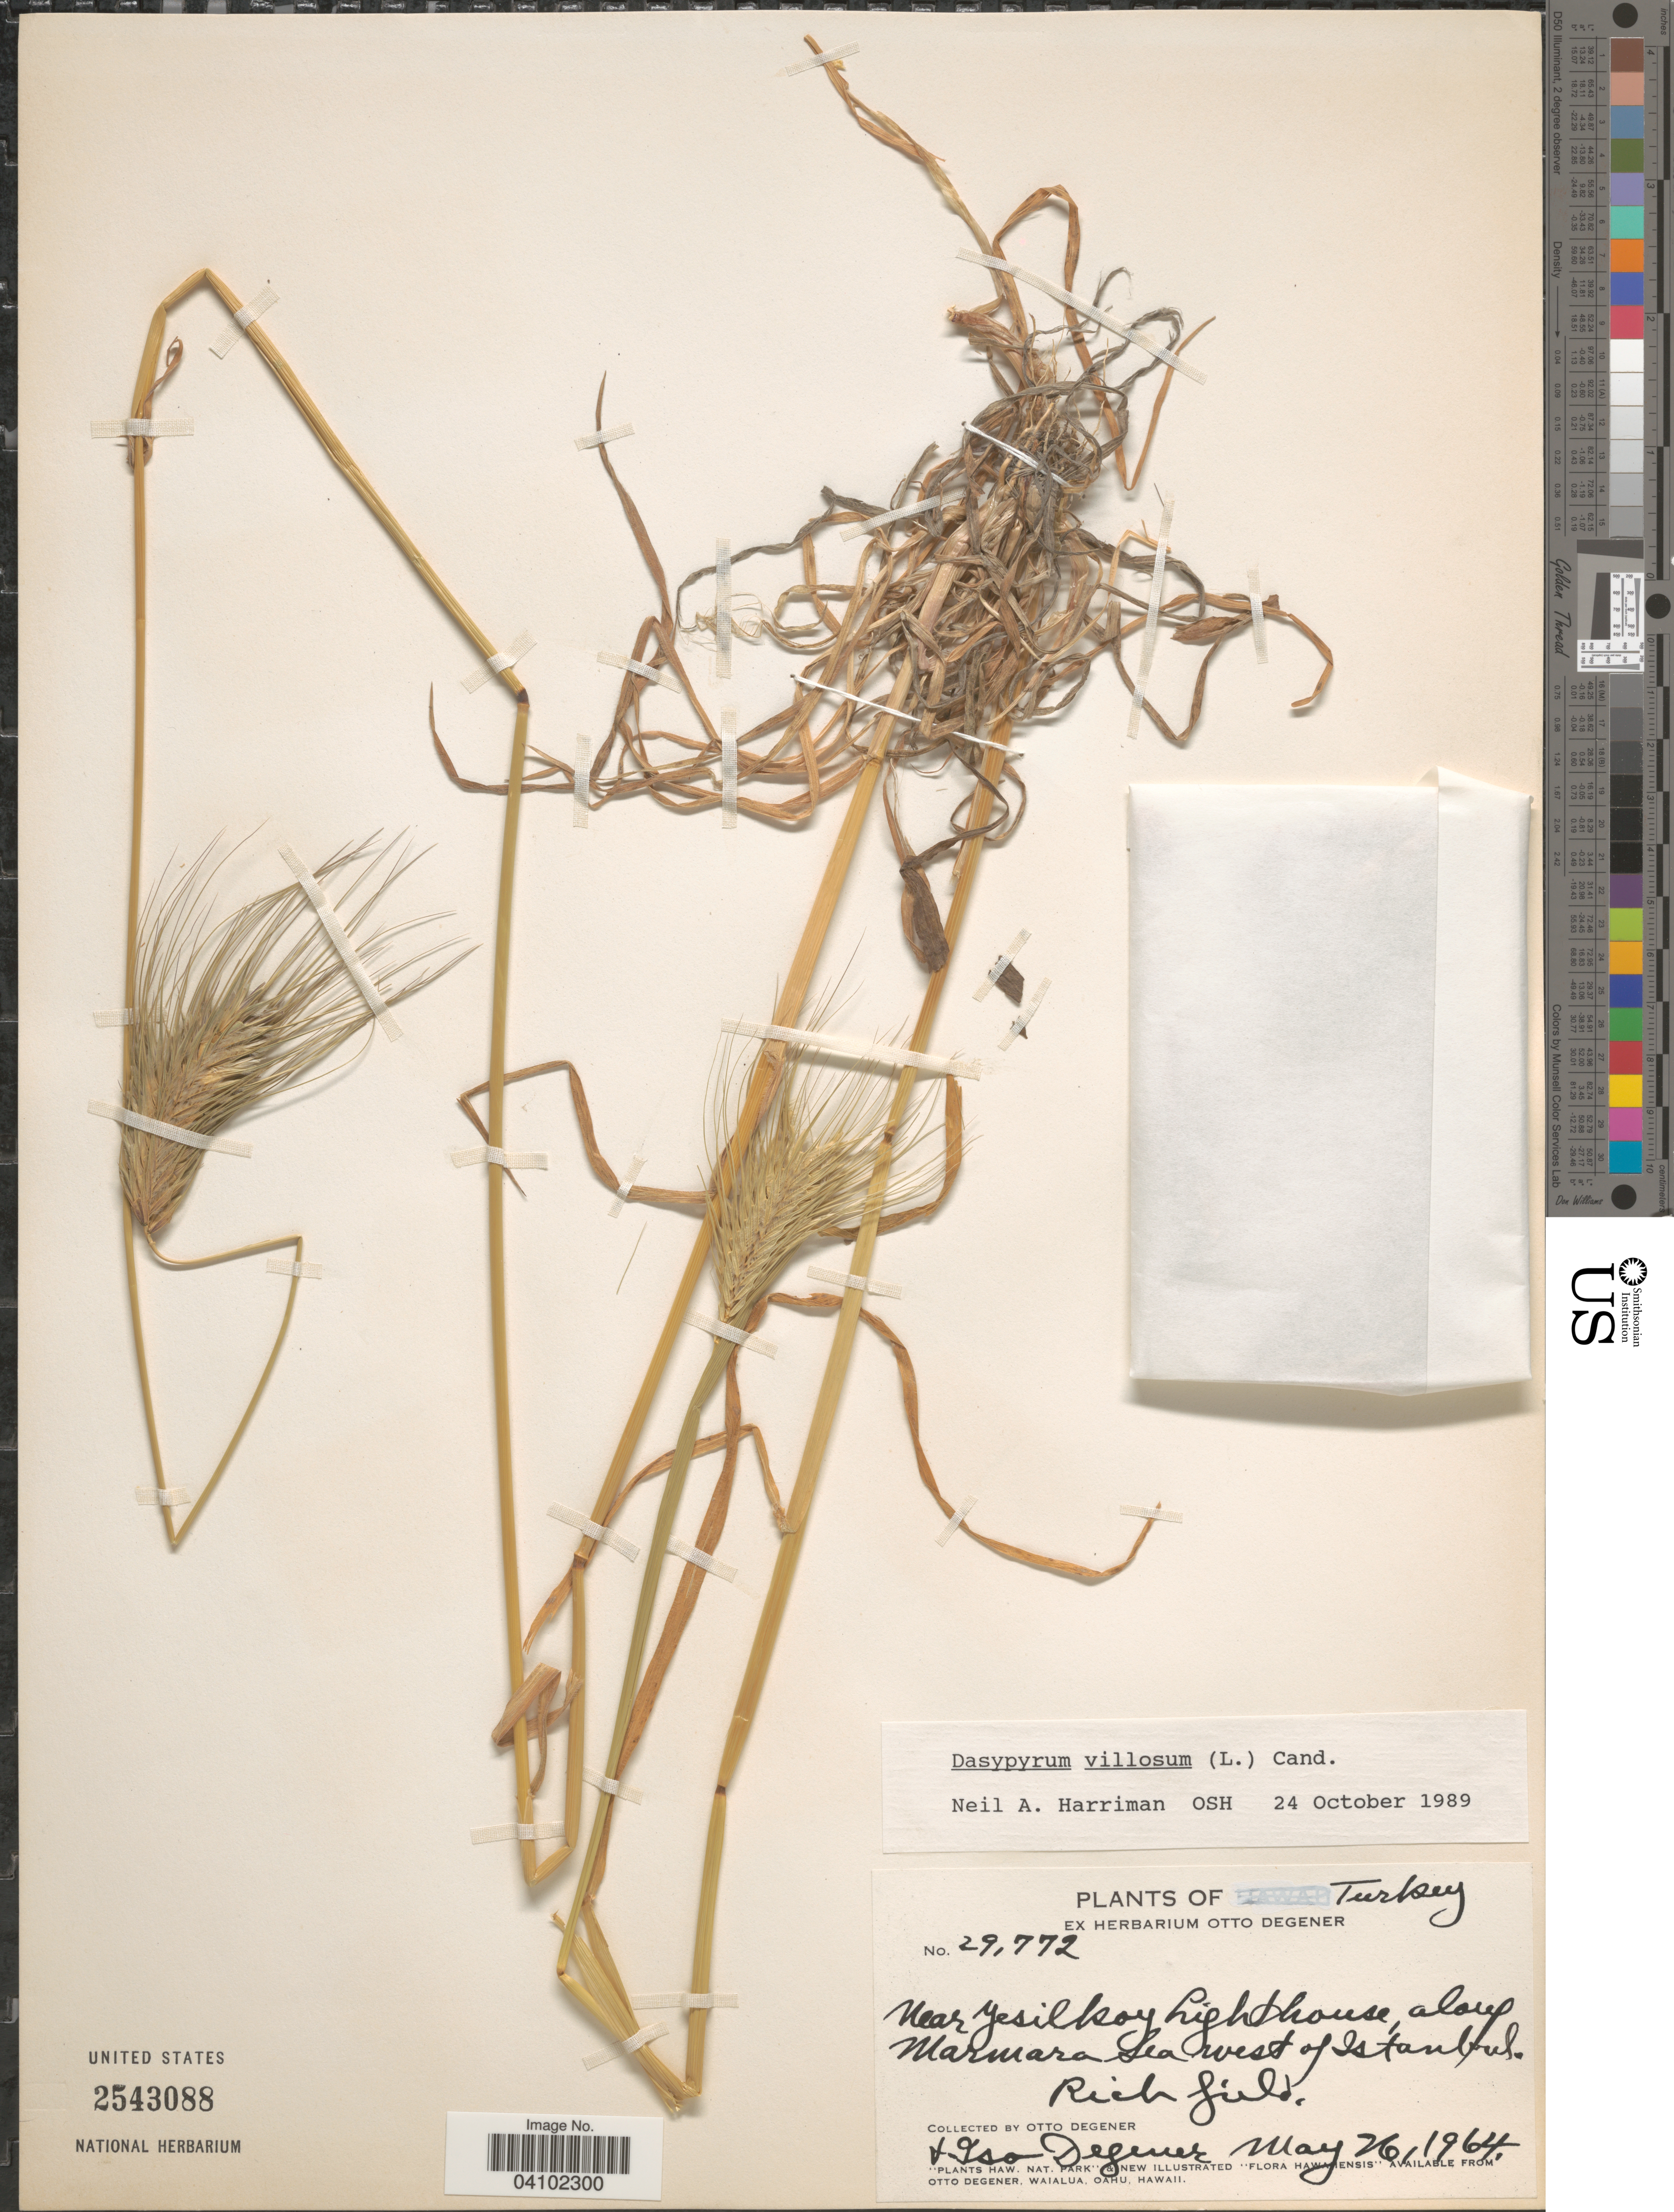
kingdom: Plantae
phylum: Tracheophyta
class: Liliopsida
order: Poales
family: Poaceae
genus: Dasypyrum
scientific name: Dasypyrum villosum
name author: (L.) Candargy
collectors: O. Degener & I. Degener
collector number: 29772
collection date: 1964-05-26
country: Turkey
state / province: Istanbul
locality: Near Yesilkoy Lighthouse, along Marmara Sea west of Istanbul.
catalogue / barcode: US 2543088